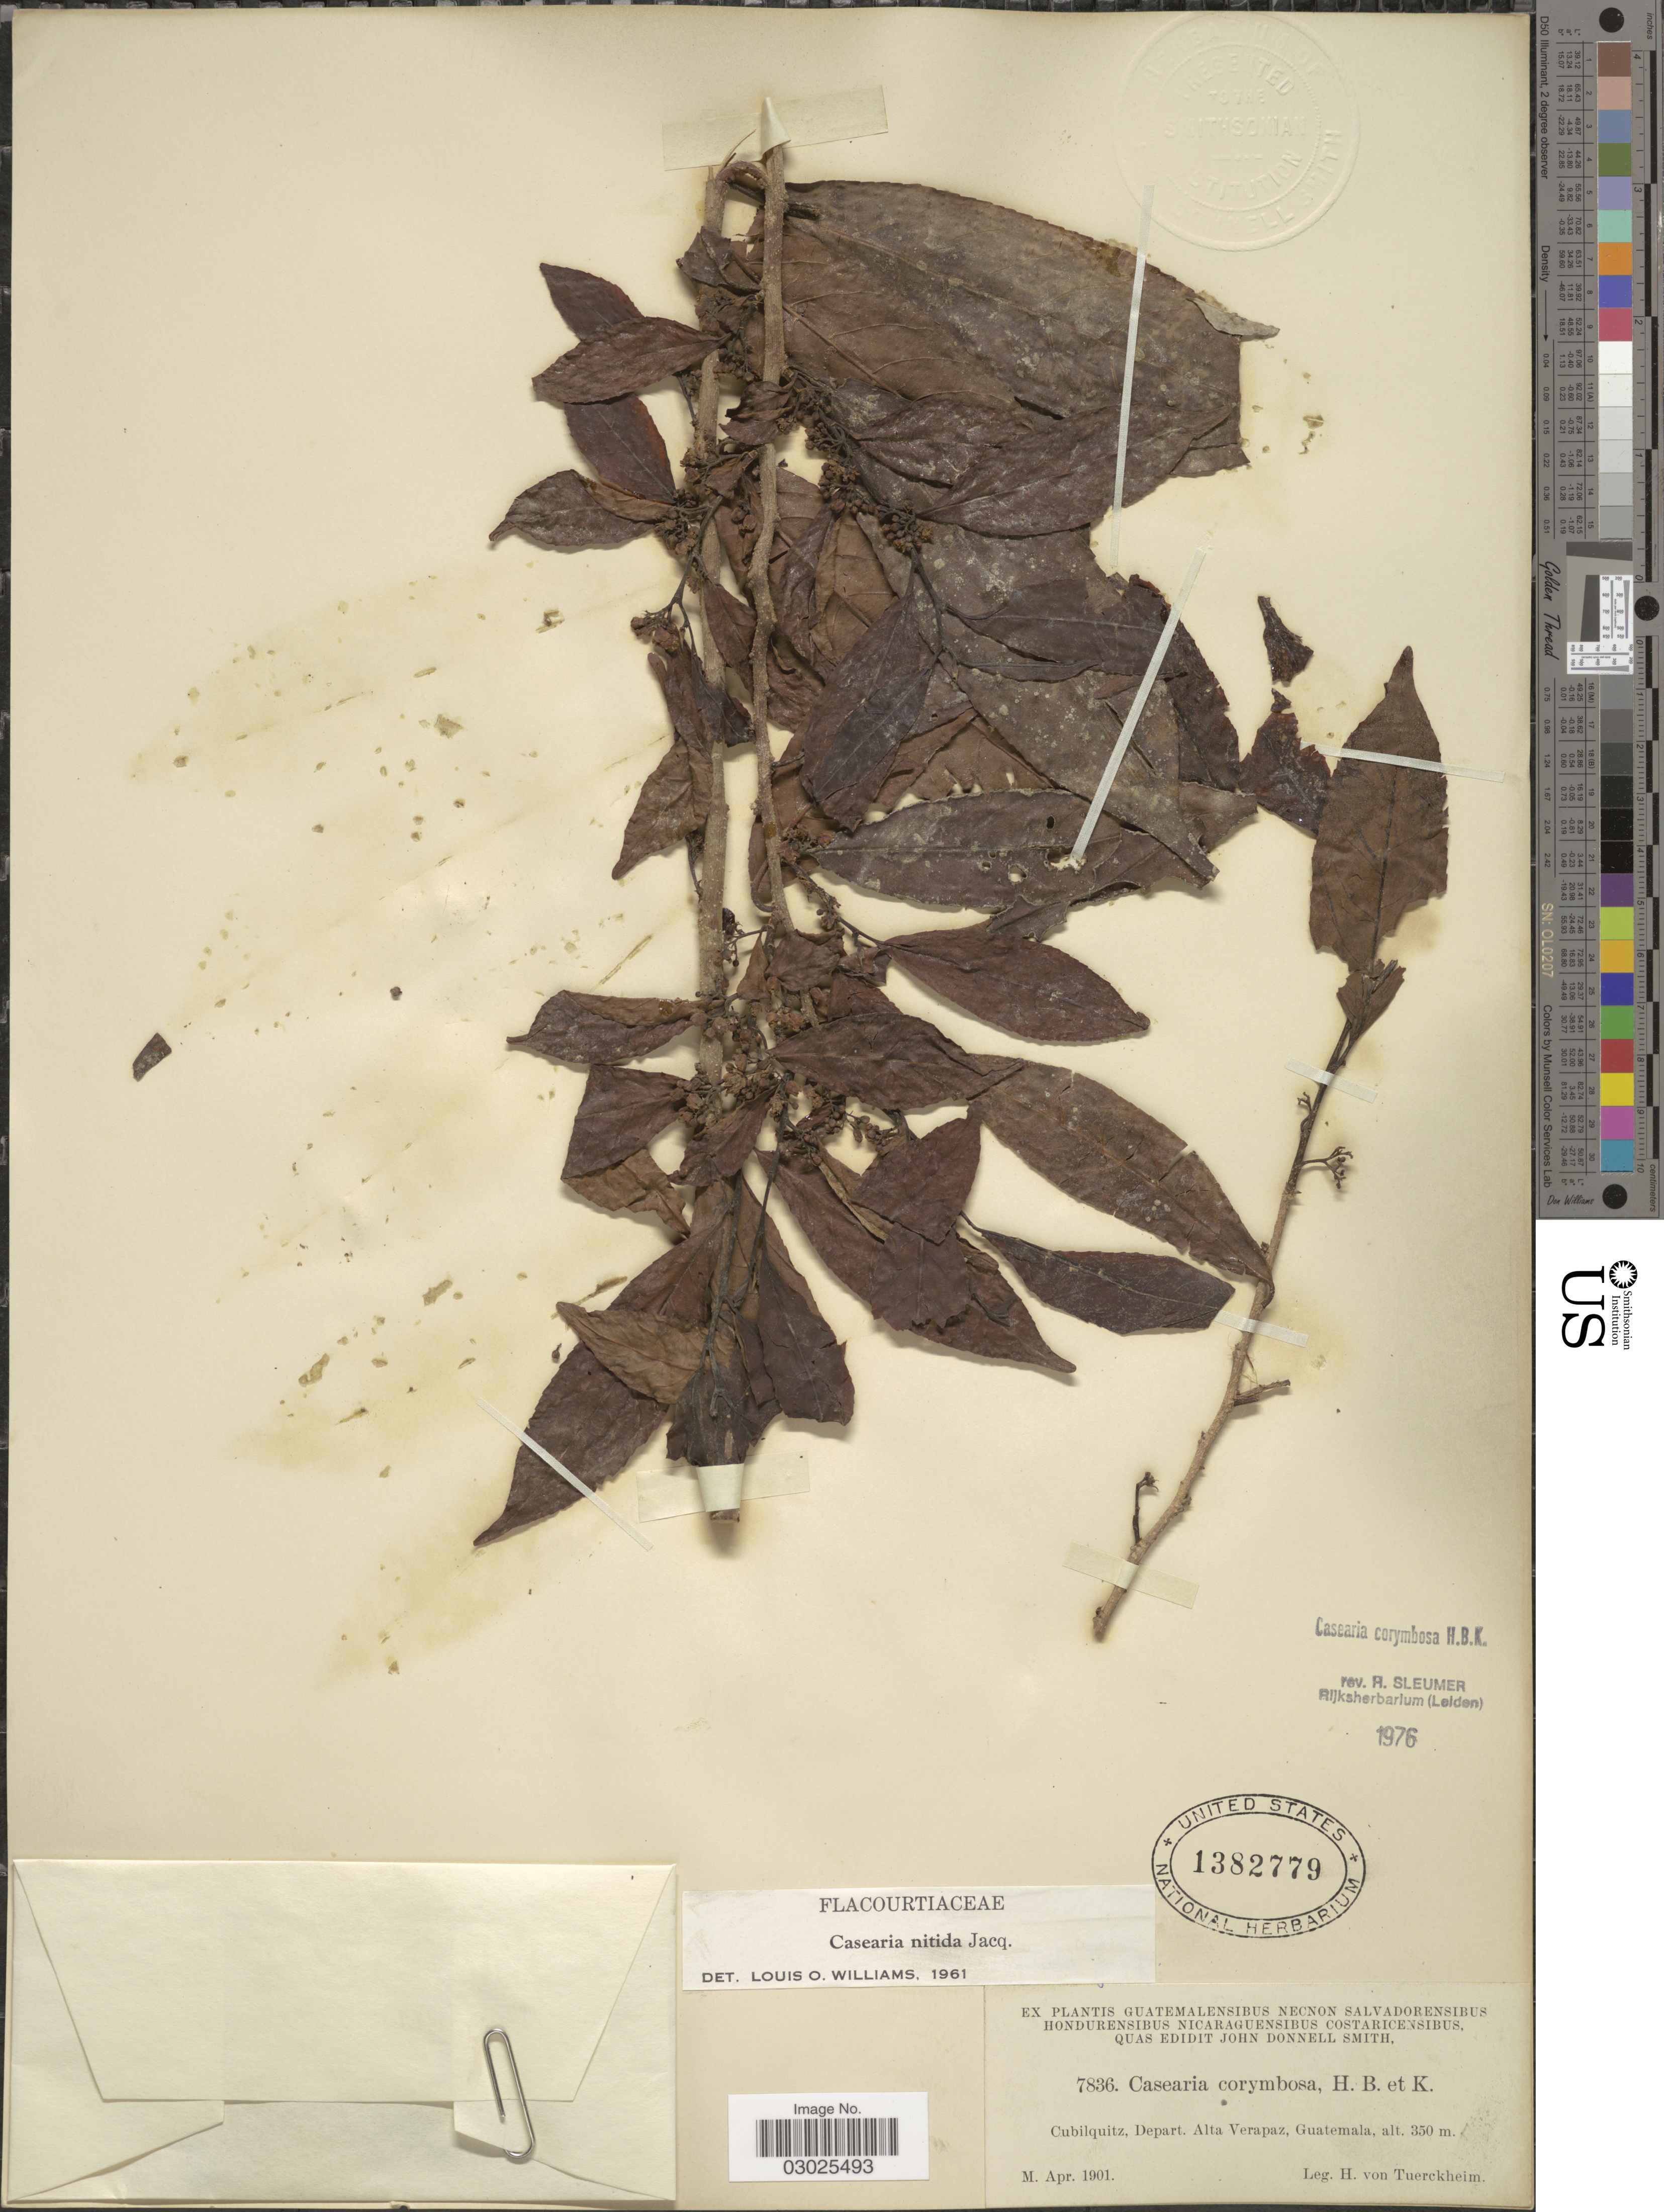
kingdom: Plantae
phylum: Tracheophyta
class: Magnoliopsida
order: Malpighiales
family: Salicaceae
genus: Casearia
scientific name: Casearia corymbosa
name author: Kunth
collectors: H. von Türckheim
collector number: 7836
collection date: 1901-04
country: Guatemala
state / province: Alta Verapaz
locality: Cubilquitz, Depart. Alta Verapaz.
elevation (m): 350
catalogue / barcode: US 1382779